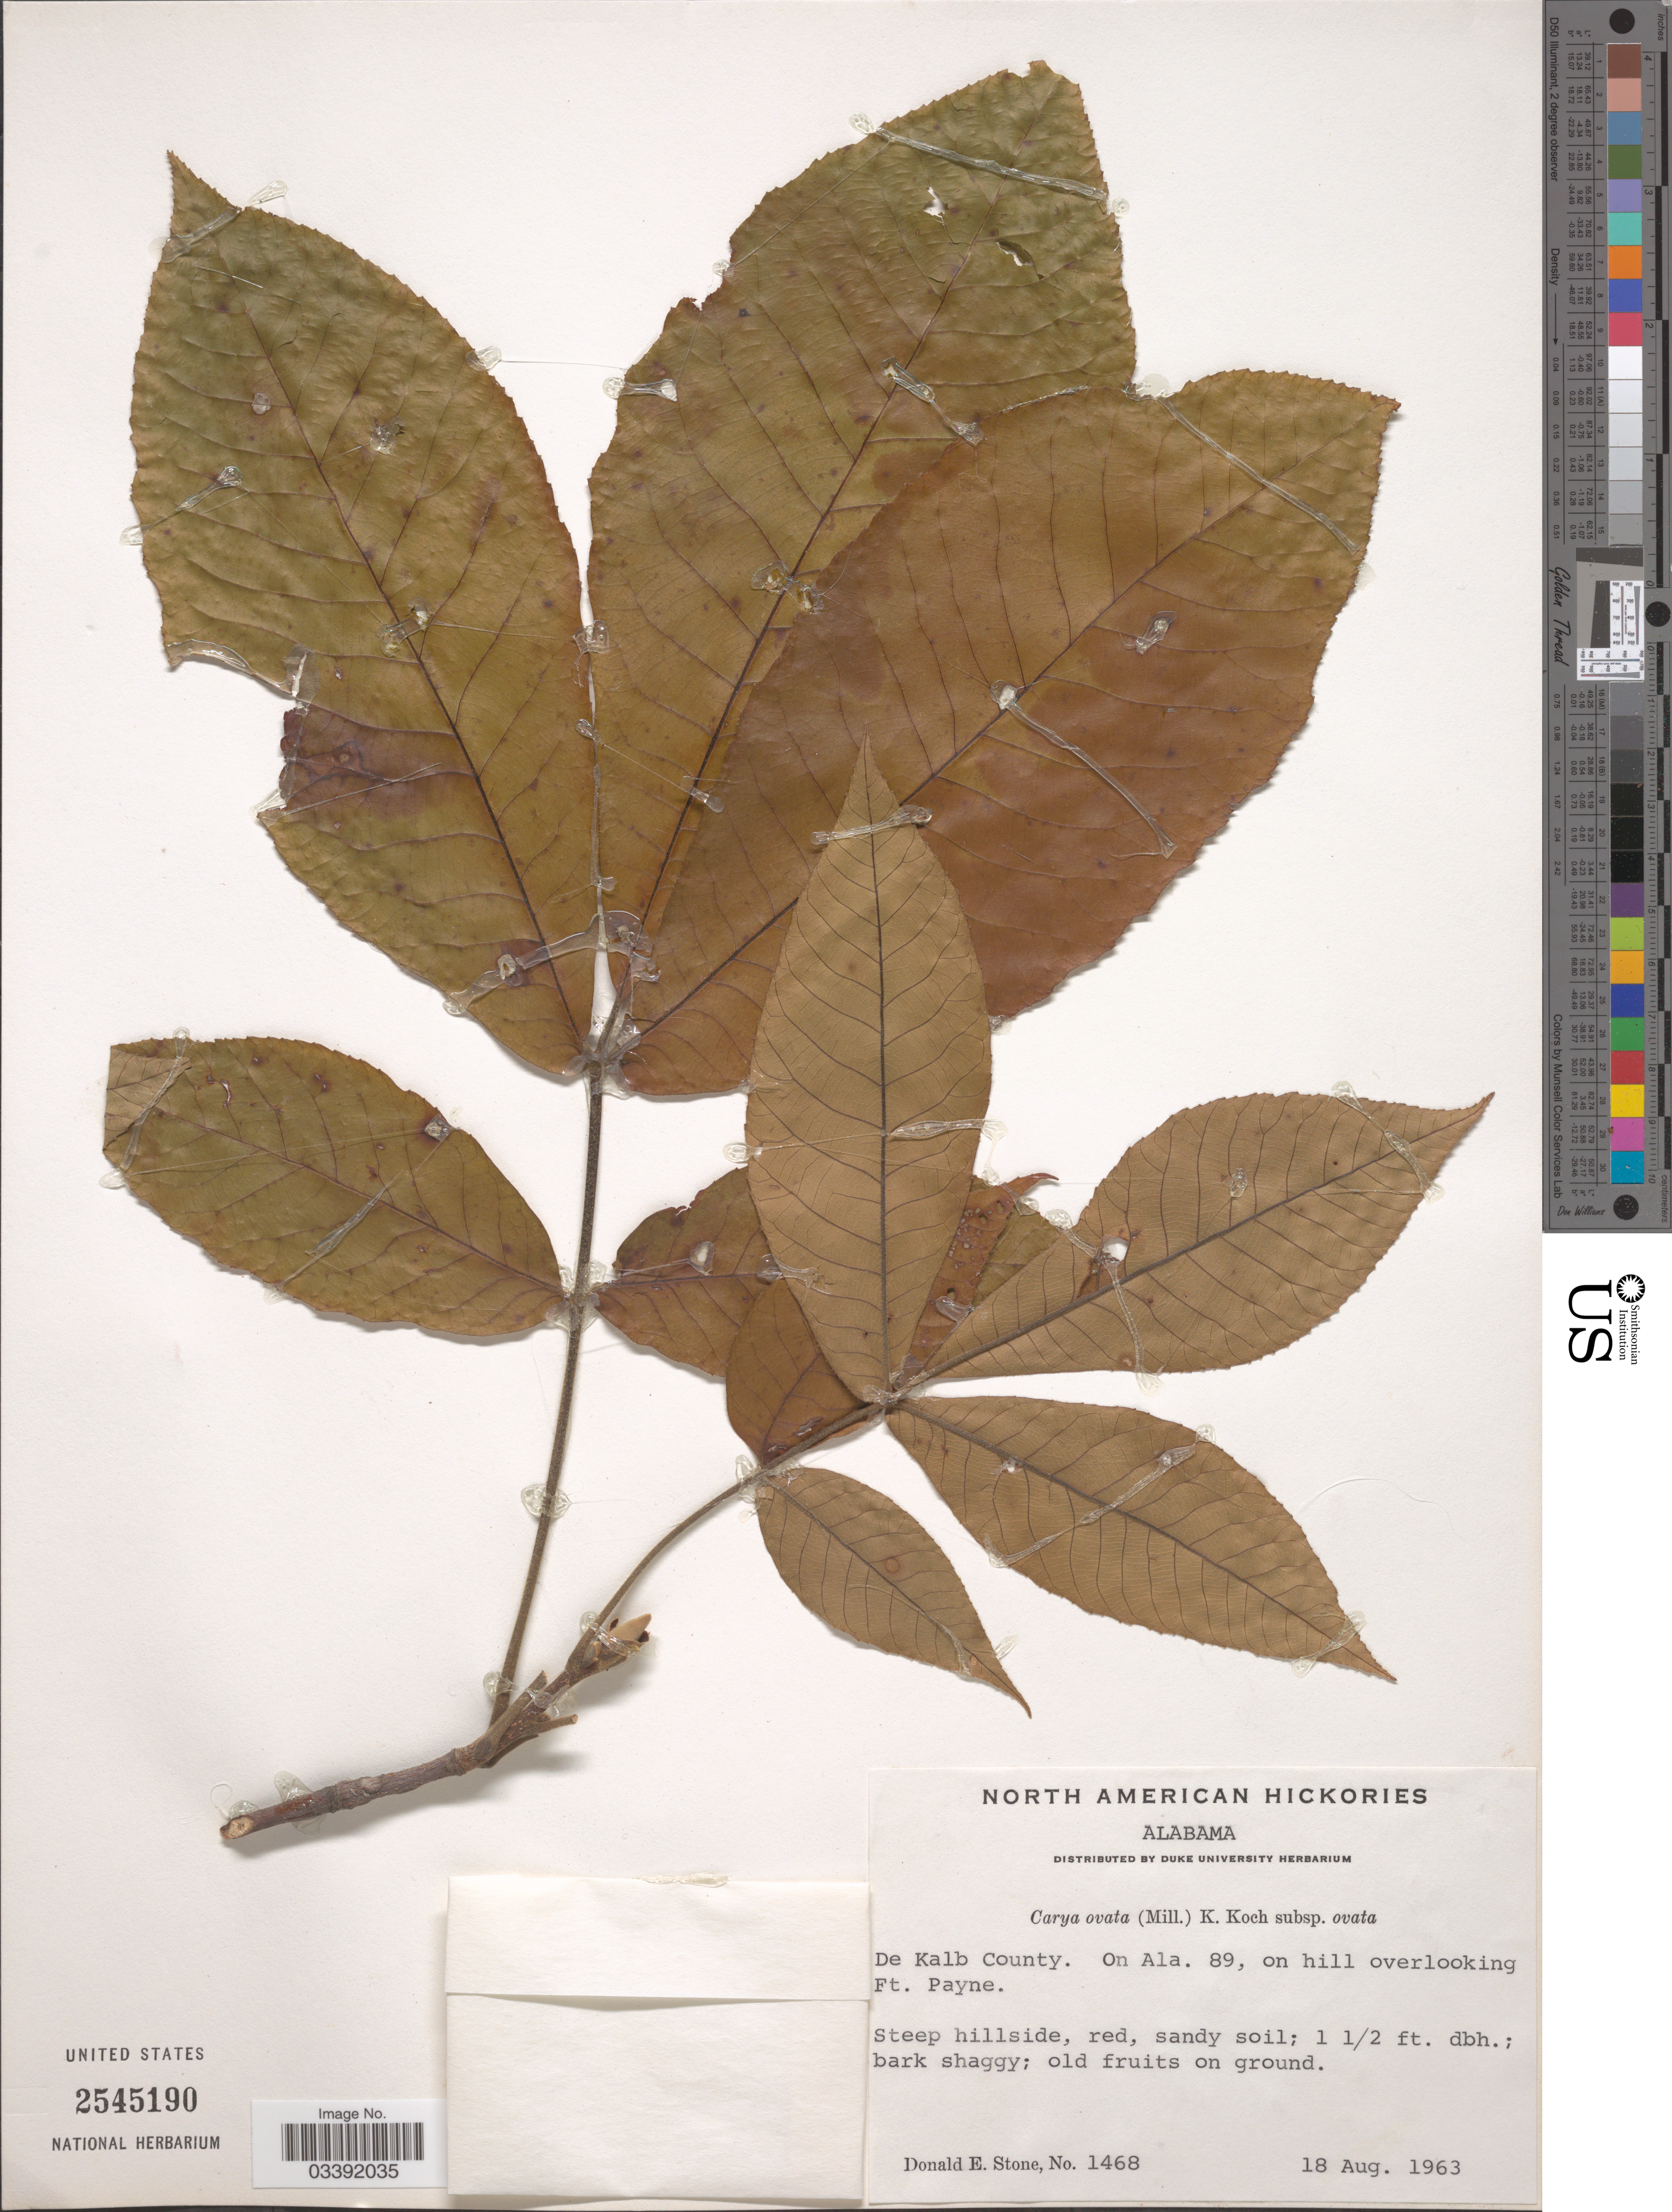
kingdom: Plantae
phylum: Tracheophyta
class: Magnoliopsida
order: Fagales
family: Juglandaceae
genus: Carya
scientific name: Carya ovata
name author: (Mill.) K. Koch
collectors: D. Stone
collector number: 1468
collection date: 1963-08-18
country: United States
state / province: Alabama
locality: De Kalb County. On Ala. 89, on hill overlooking Ft. Payne.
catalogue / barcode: US 2545190